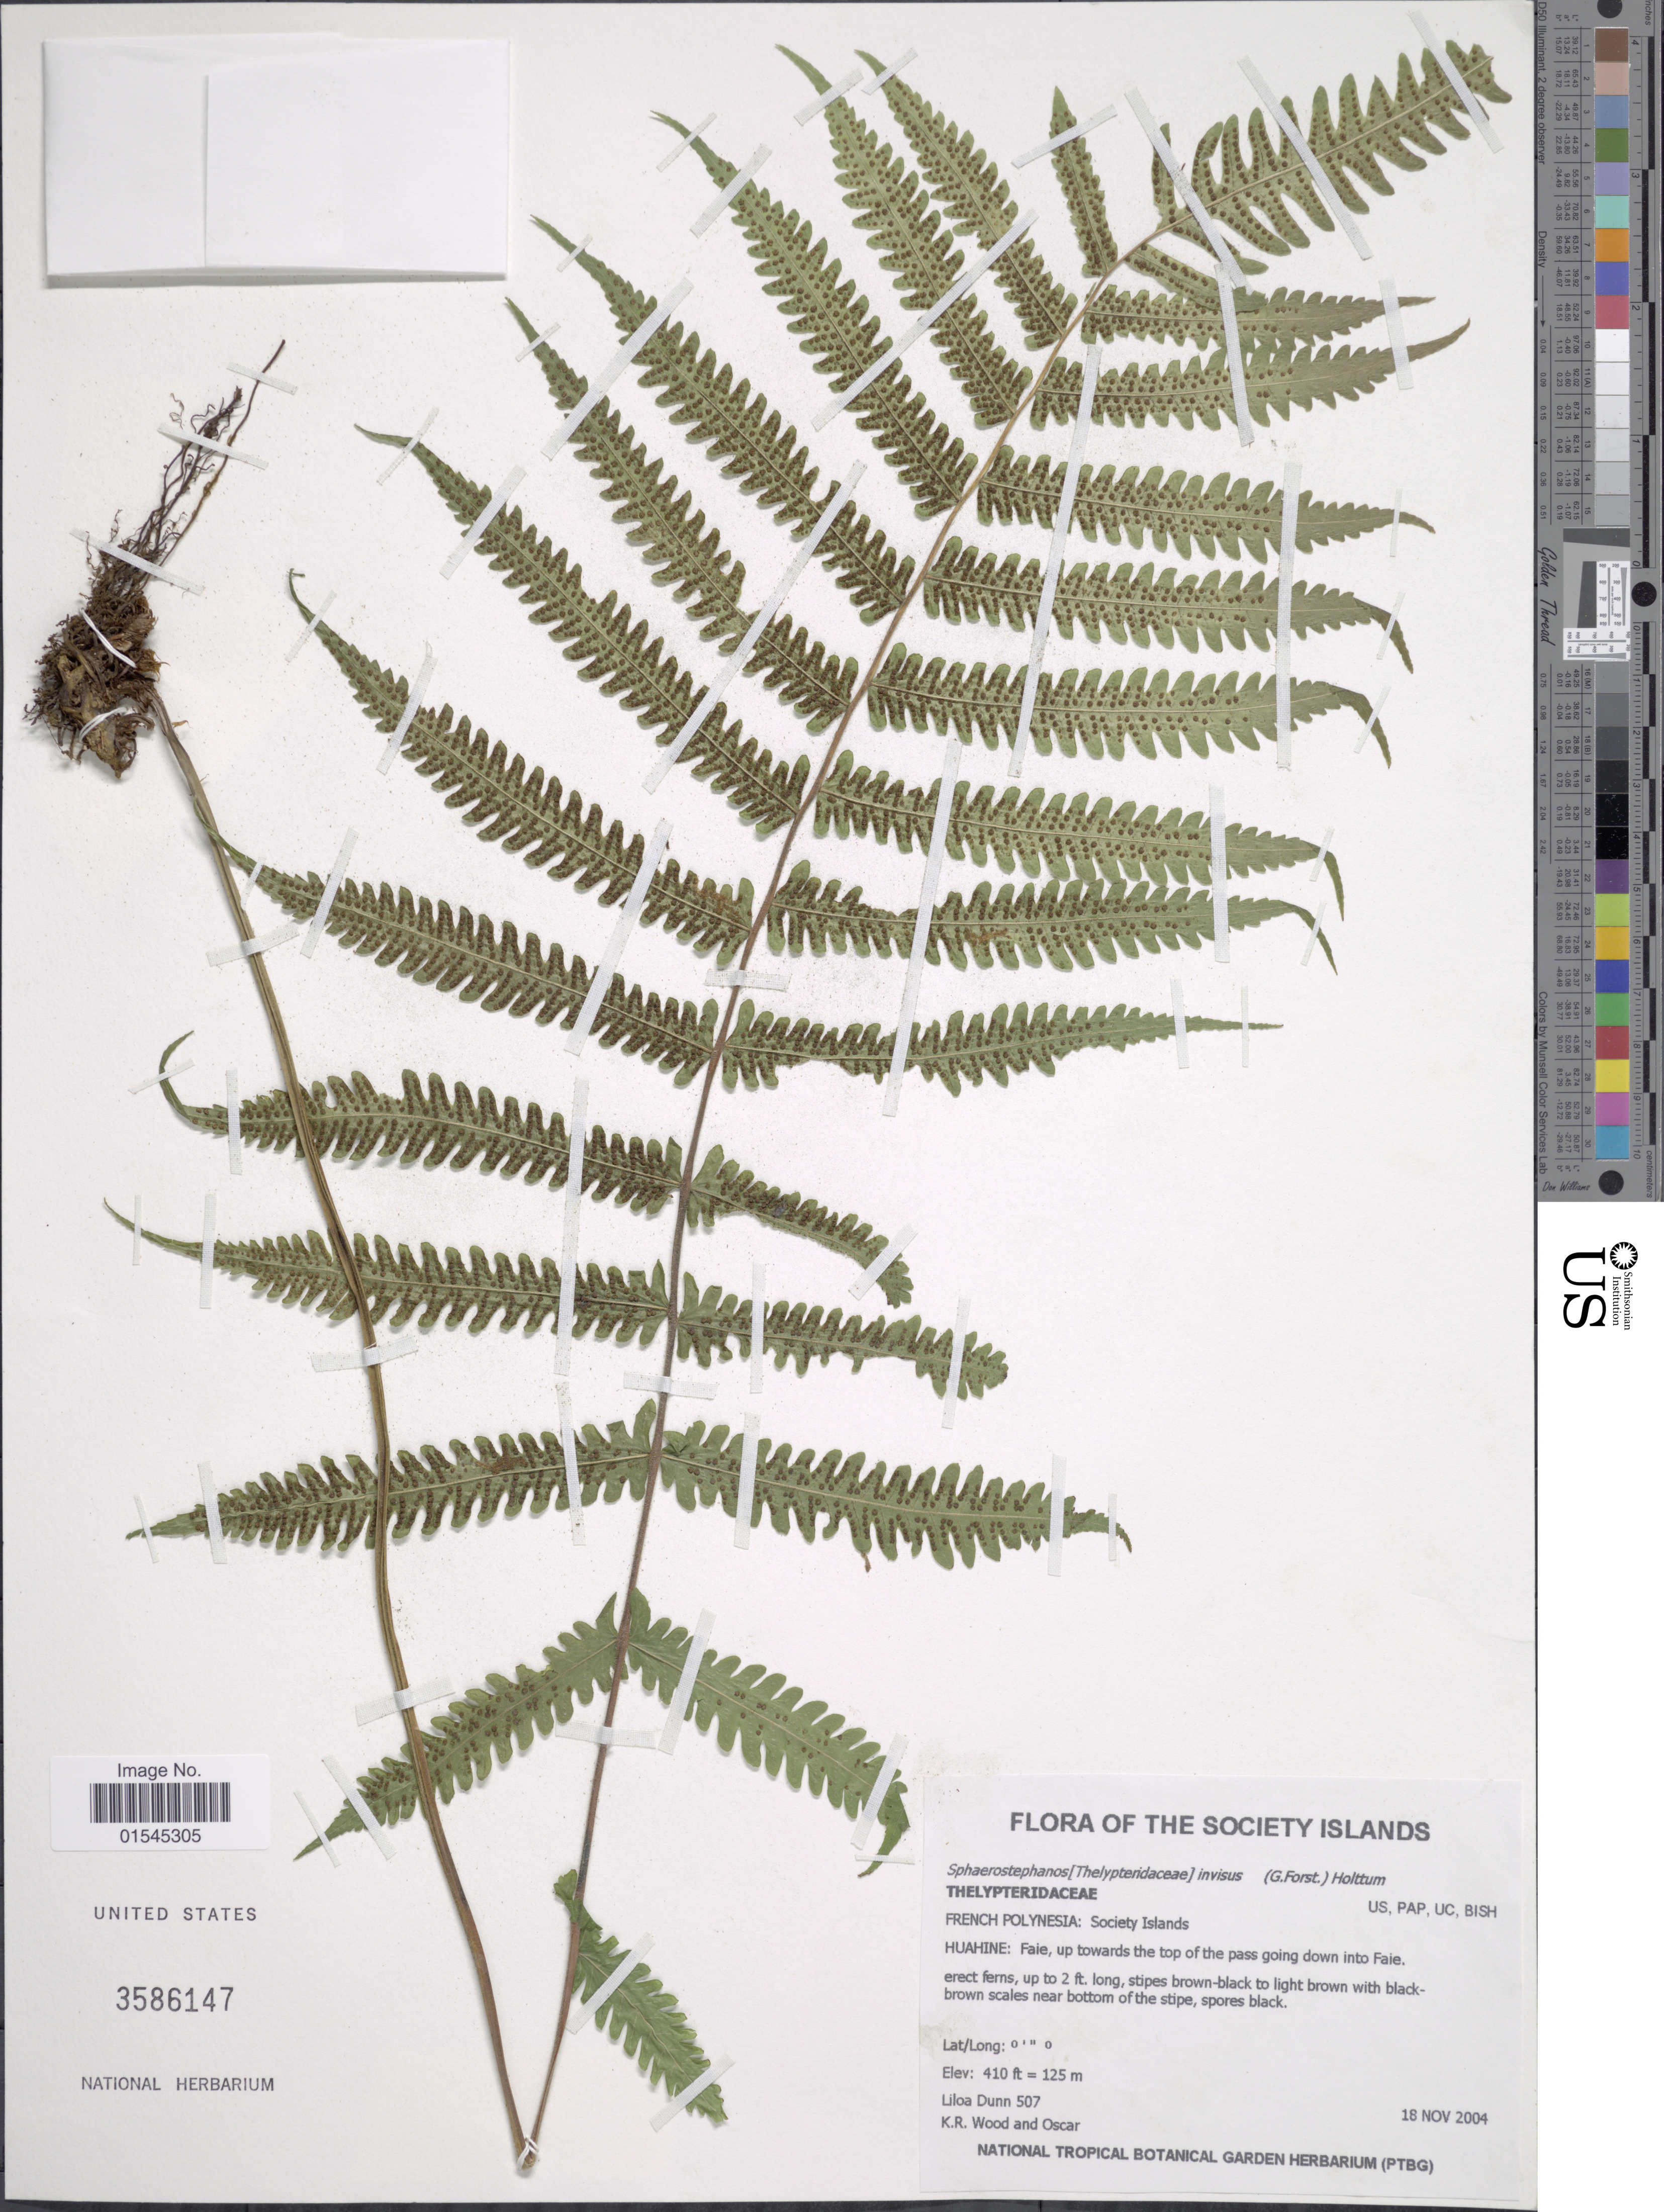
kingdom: Plantae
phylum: Tracheophyta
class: Polypodiopsida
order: Polypodiales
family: Thelypteridaceae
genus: Christella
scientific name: Christella dentata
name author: (Forssk.) Brownsey & Jermy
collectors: L. Dunn, K. R. Wood & Oscar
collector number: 507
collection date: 2004-11-18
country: French Polynesia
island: Huahine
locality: The Society Islands. Huahine: Faie, up towards the top of the pass going down into Faie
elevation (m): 125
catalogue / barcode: US 3586147